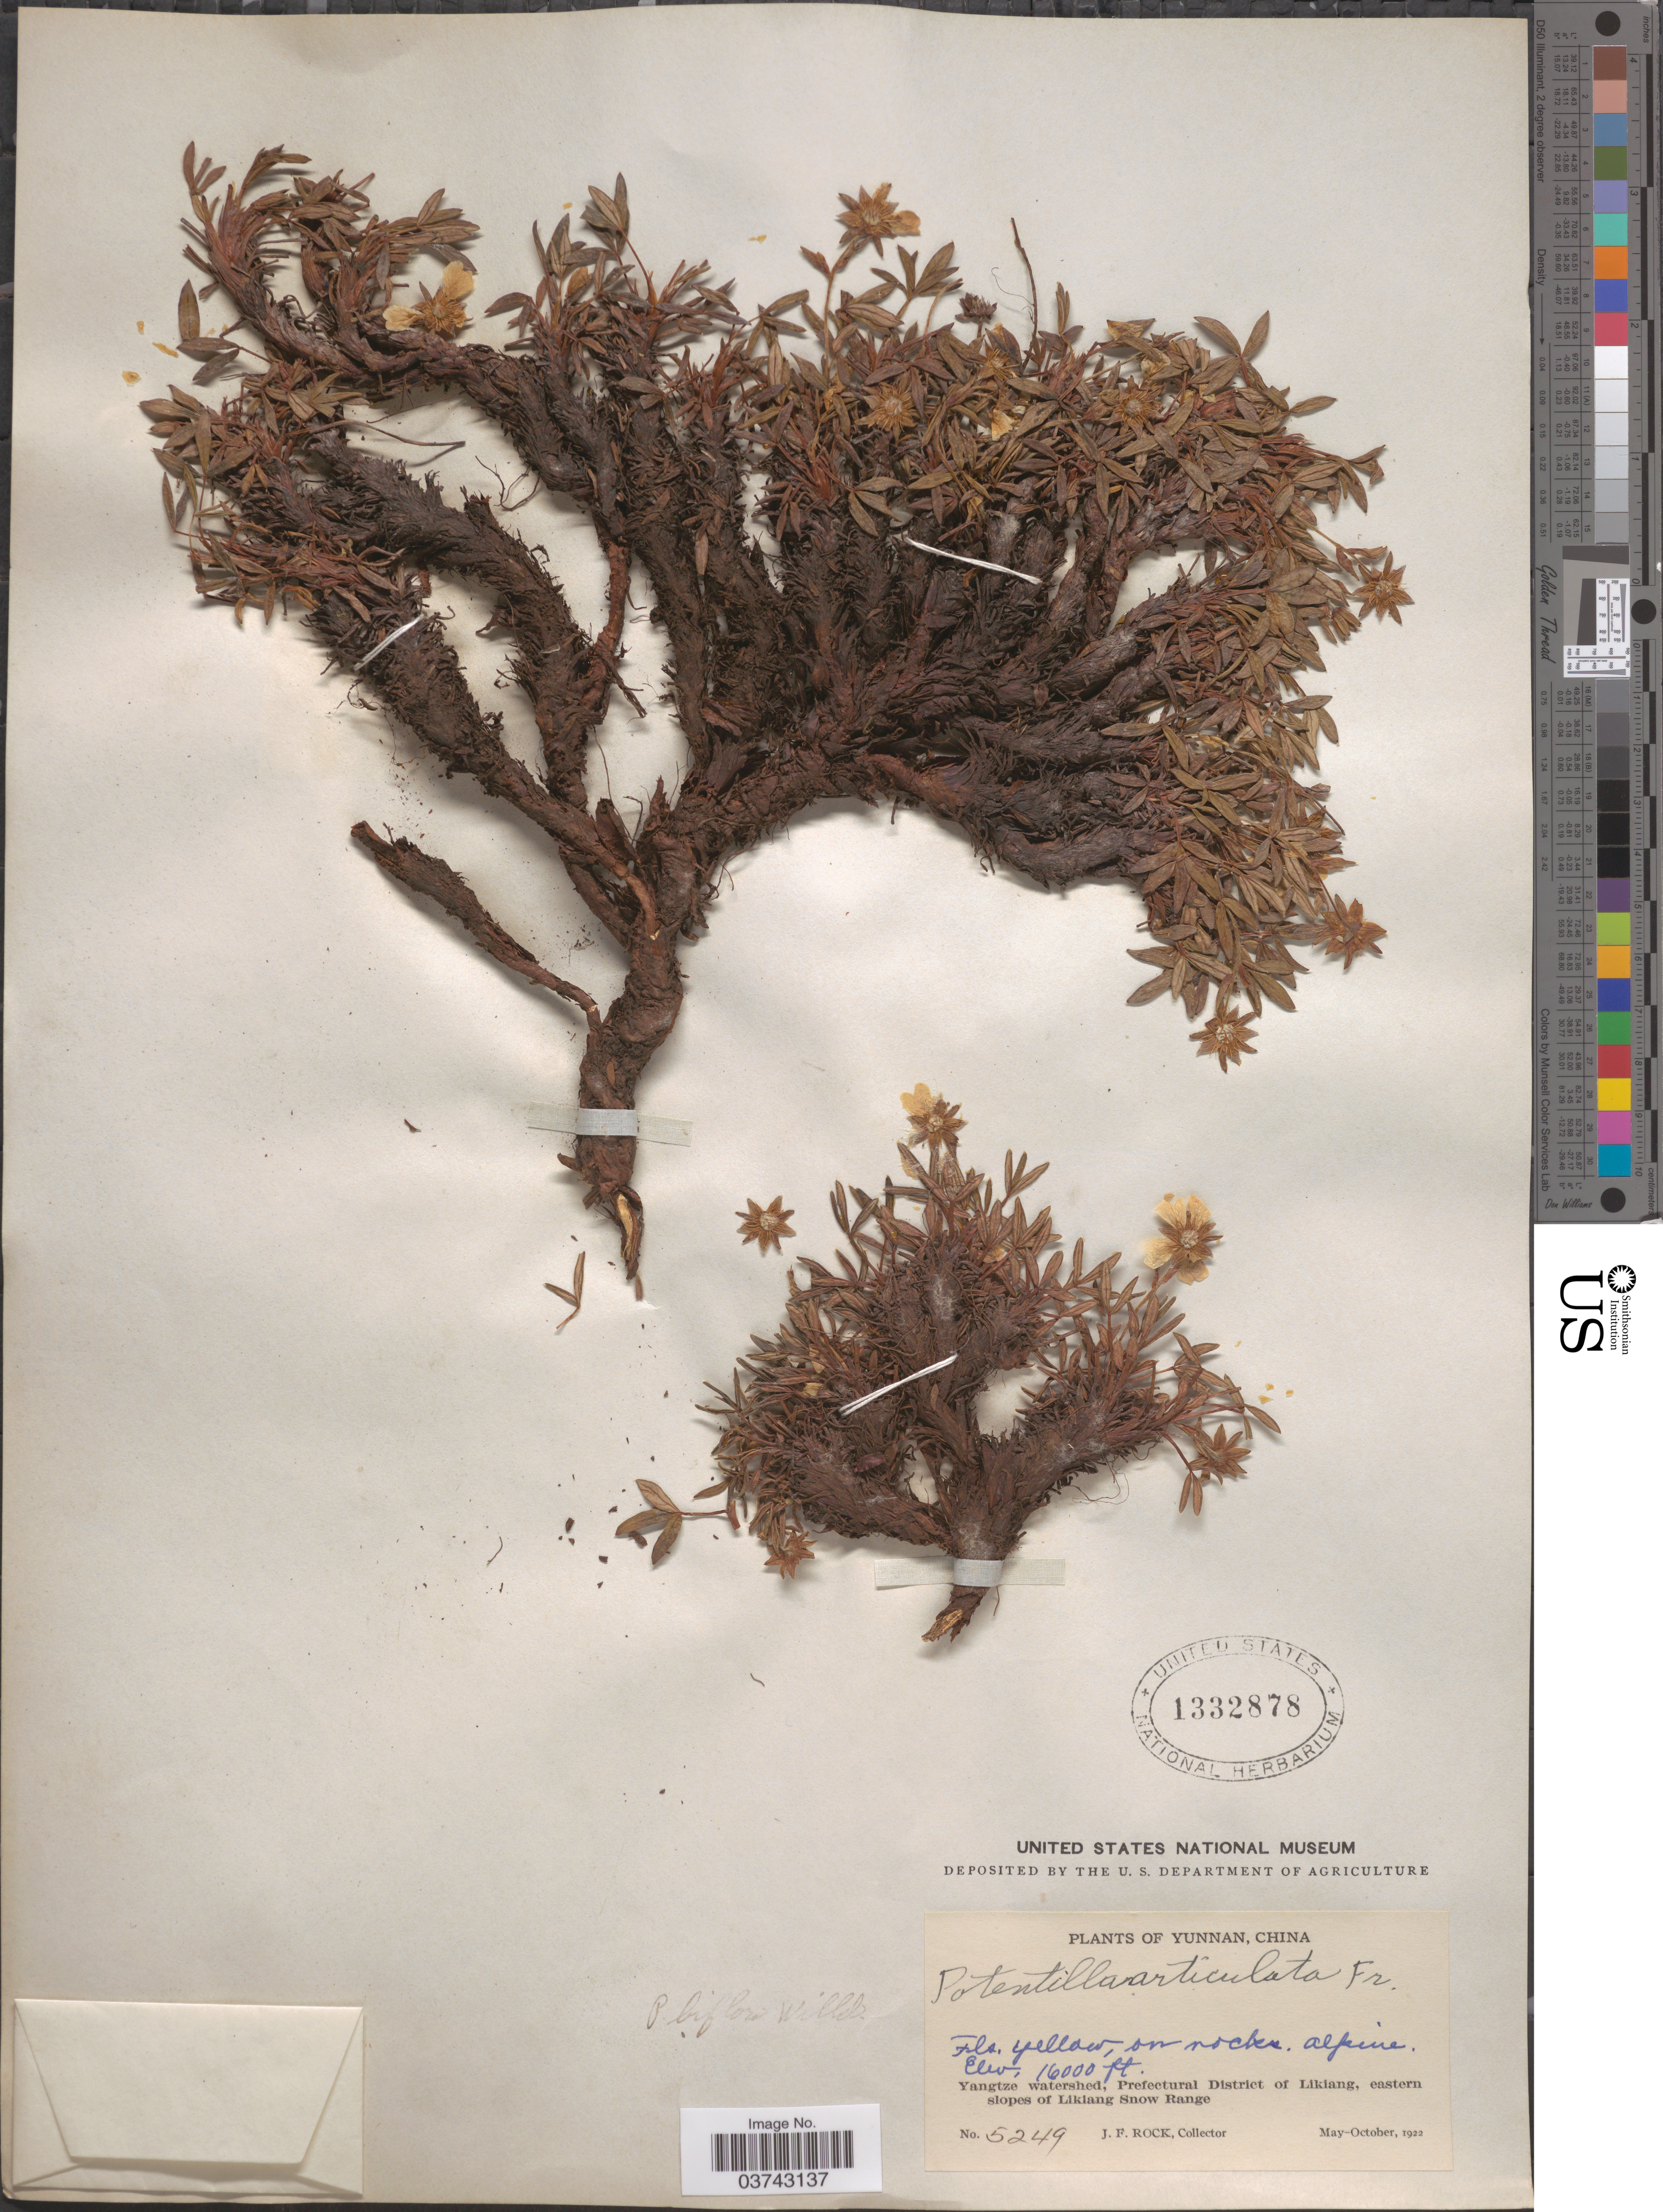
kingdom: Plantae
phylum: Tracheophyta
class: Magnoliopsida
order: Rosales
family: Rosaceae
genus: Potentilla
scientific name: Potentilla articulata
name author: Franch.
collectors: J. Rock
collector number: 5249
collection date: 1922-05/1922-10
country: China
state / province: Yunnan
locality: Yangtze watershed, Prefectural District of Likiang, eastern slopes of Likiang Snow Range.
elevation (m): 4877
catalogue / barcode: US 1332878